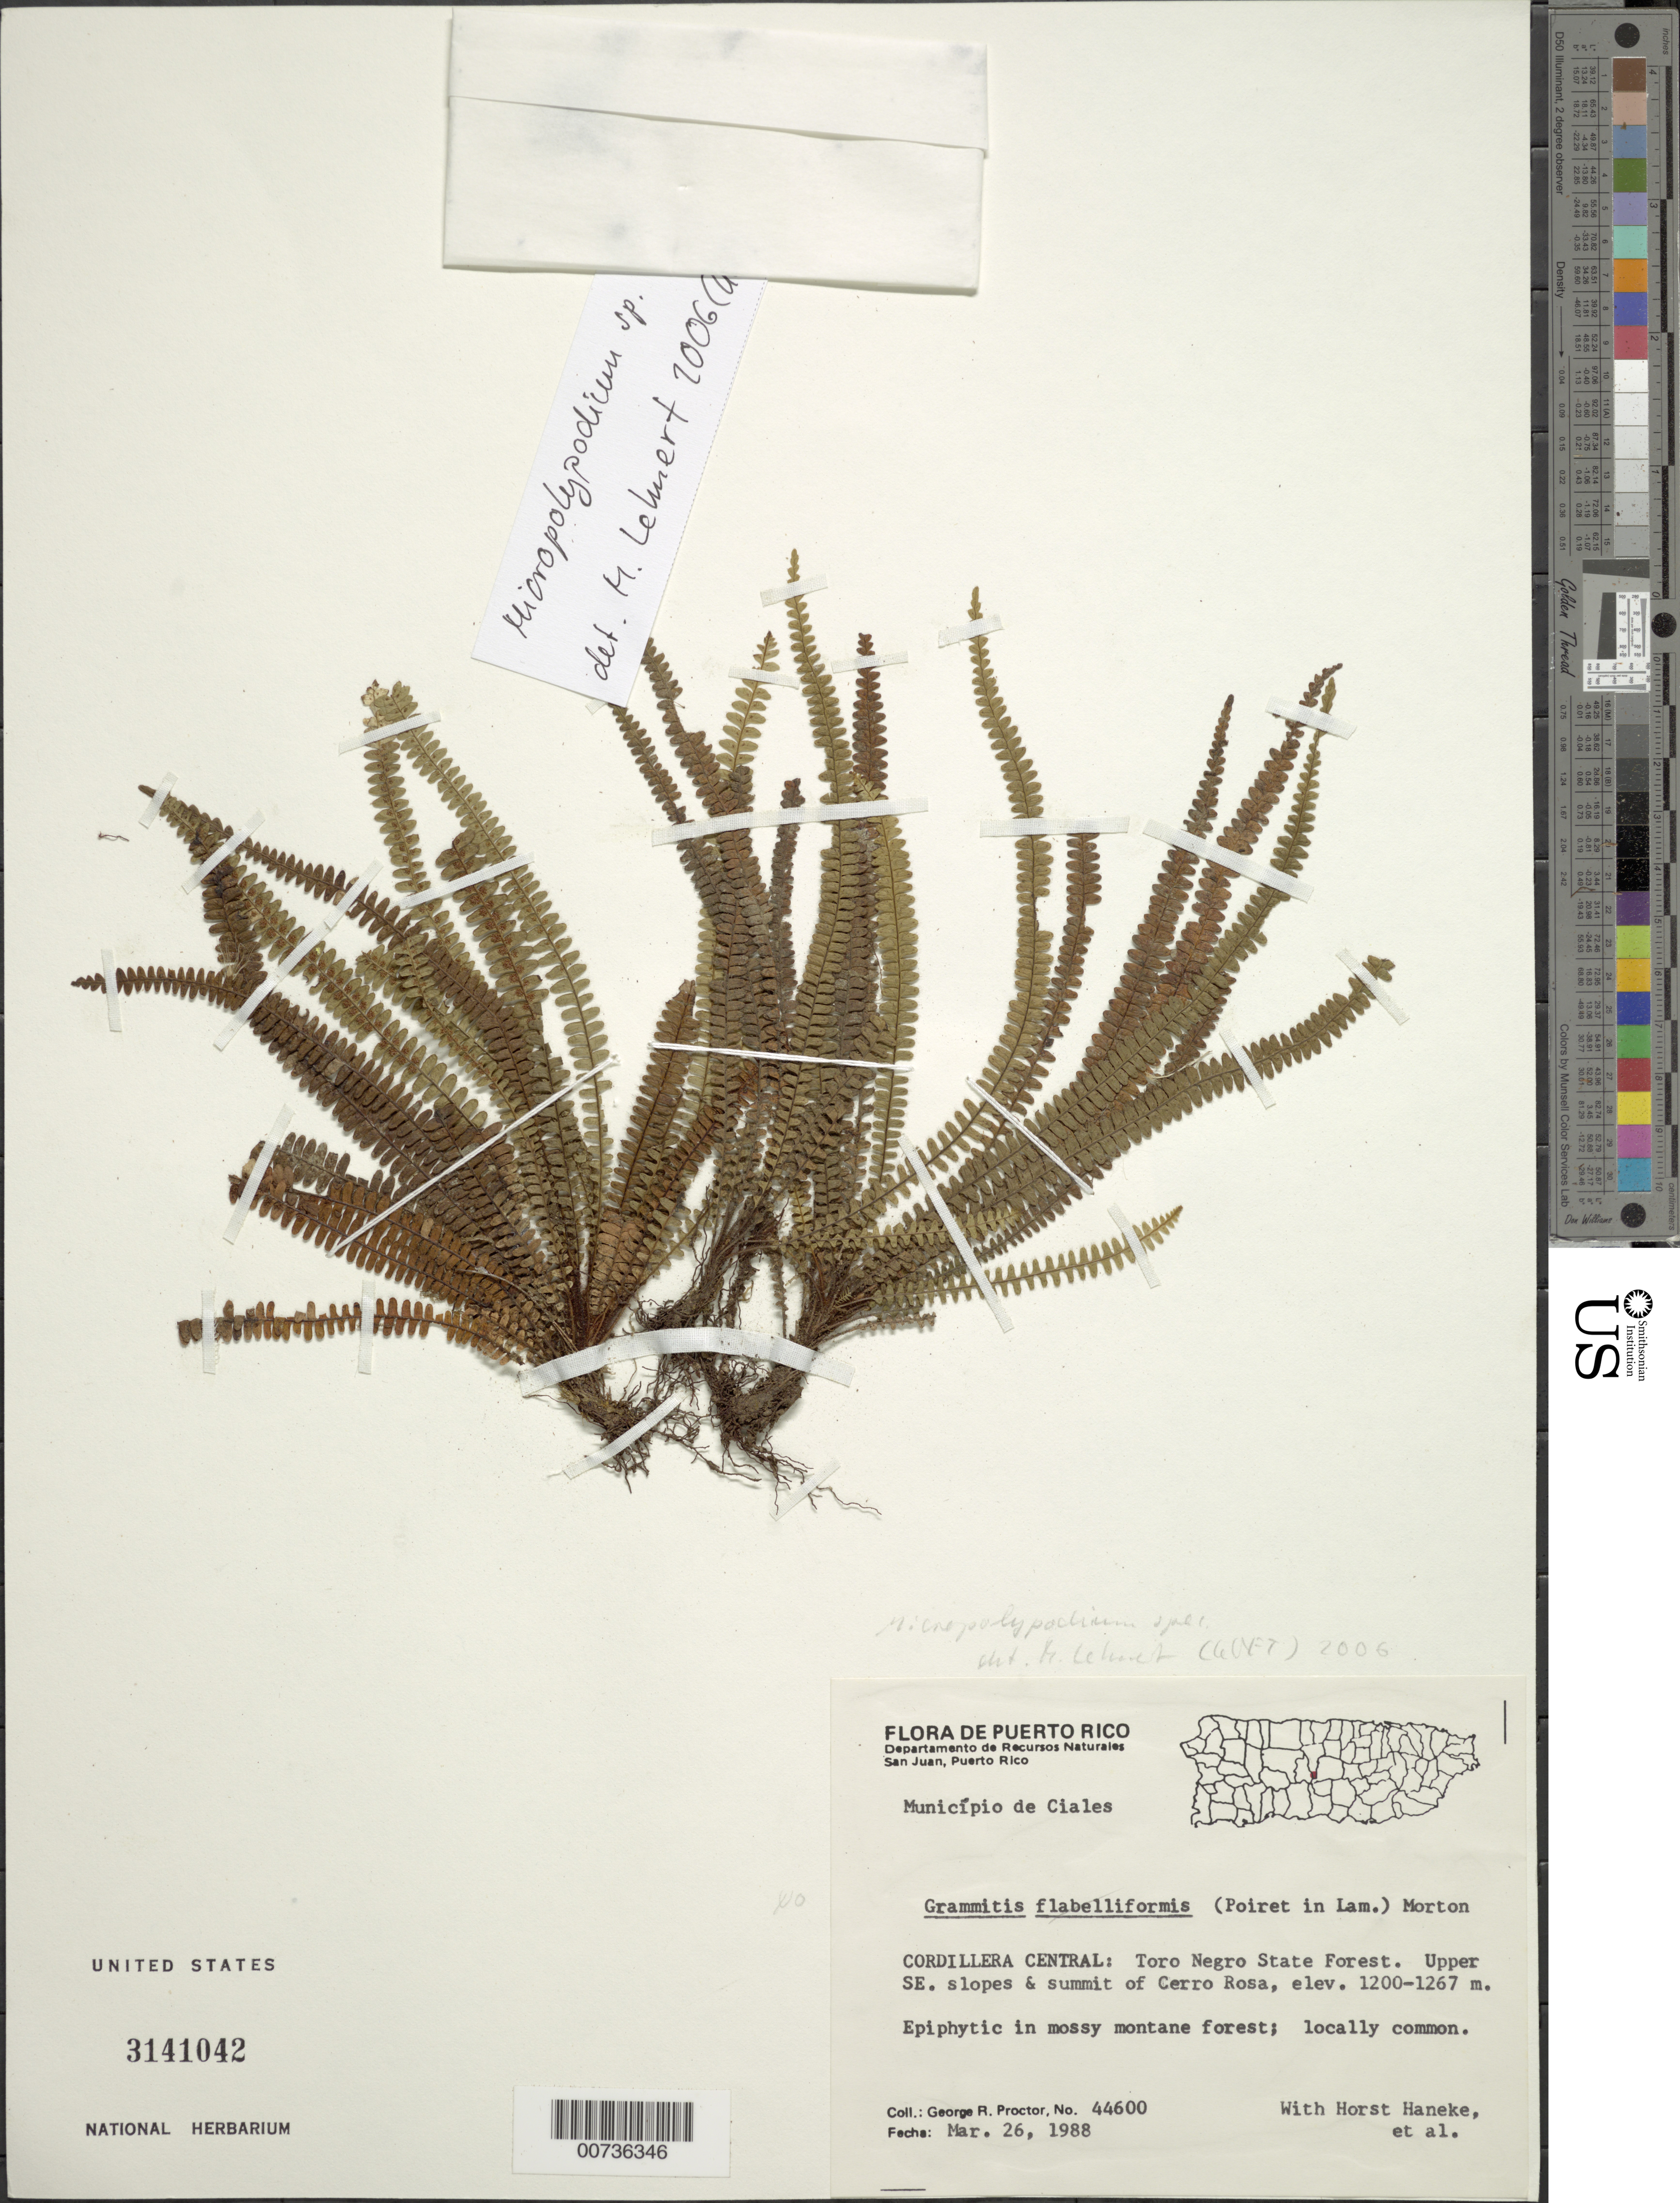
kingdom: Plantae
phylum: Tracheophyta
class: Polypodiopsida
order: Polypodiales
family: Polypodiaceae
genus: Melpomene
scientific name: Melpomene flabelliformis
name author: (Poir.) A.R. Sm. & R.C. Moran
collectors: G. R. Proctor, H. Haneke & et al.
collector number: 44600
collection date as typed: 26 Mar 1988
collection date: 1988-03-26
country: Puerto Rico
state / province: Ciales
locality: Cordillera Central: Toro Negro State Forest. Upper SE. slopes & summit of Cerro Rosa, Municipio de Ciales.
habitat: Epiphytic in mossy montane forest; locally common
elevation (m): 1200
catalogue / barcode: US 3141042